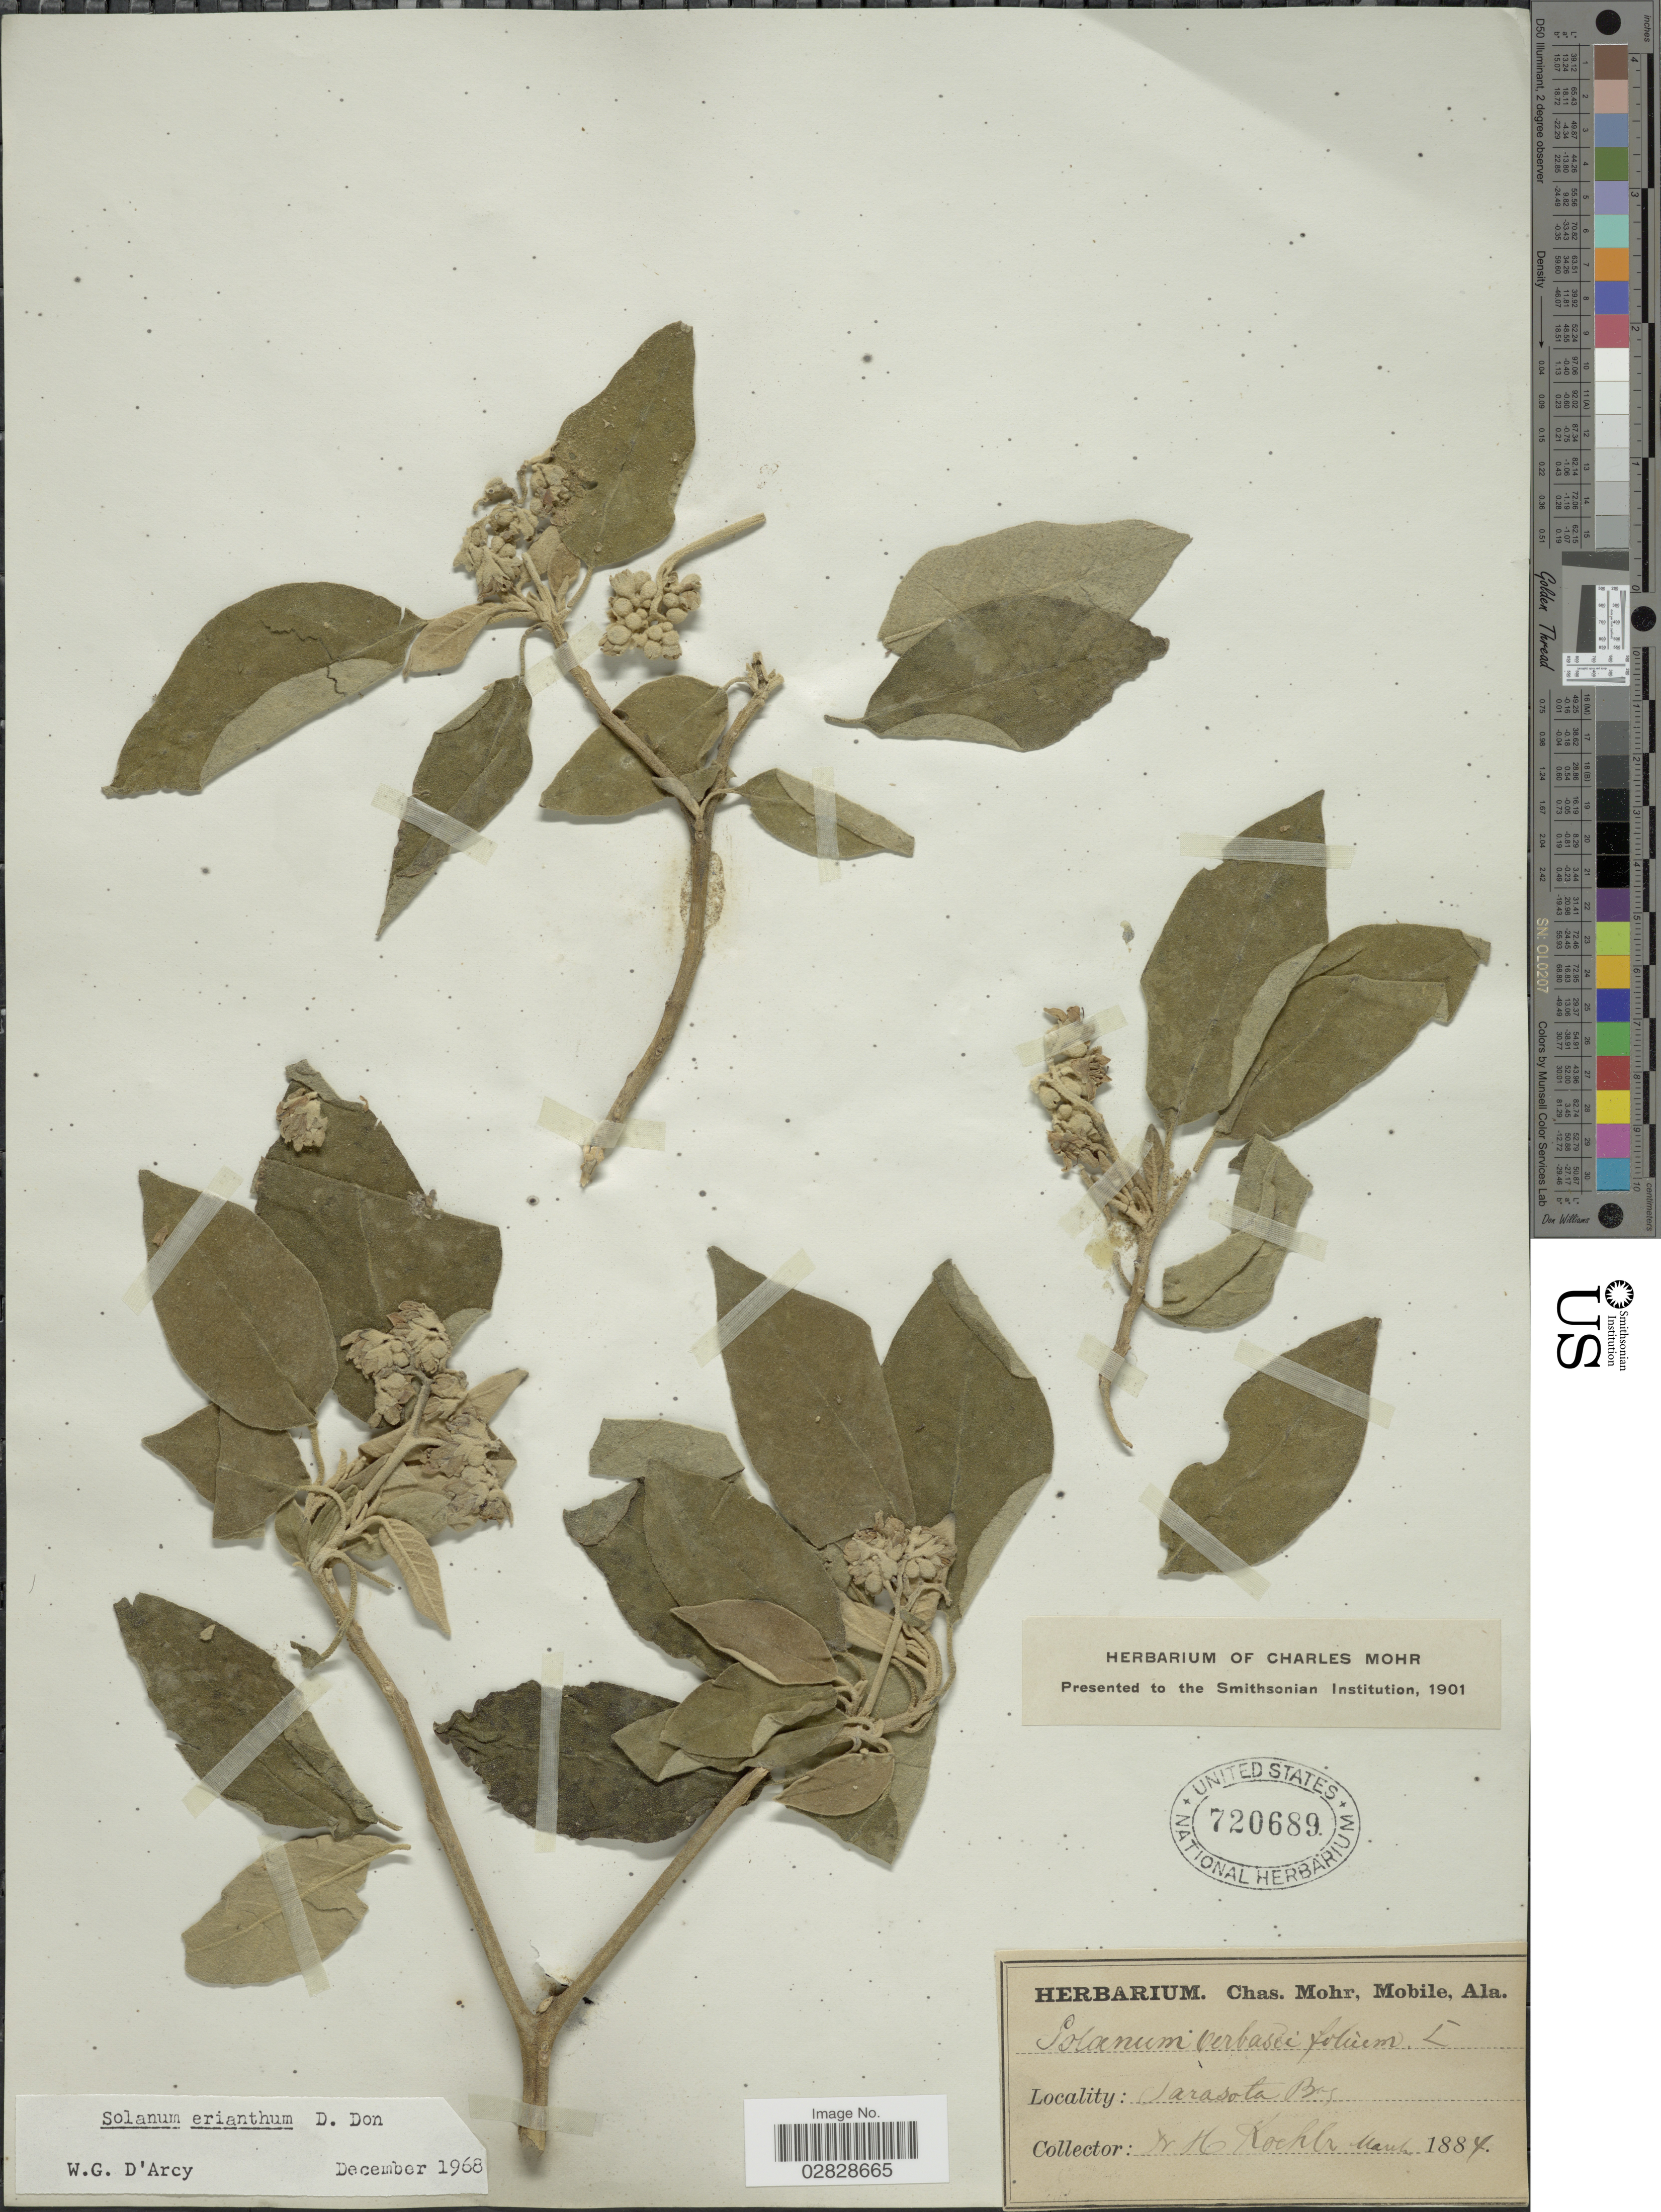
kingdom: Plantae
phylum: Tracheophyta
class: Magnoliopsida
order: Solanales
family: Solanaceae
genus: Solanum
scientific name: Solanum erianthum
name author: D. Don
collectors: H. Koehler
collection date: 1884-03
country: United States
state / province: Florida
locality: Sarasota Bay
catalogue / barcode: US 720689